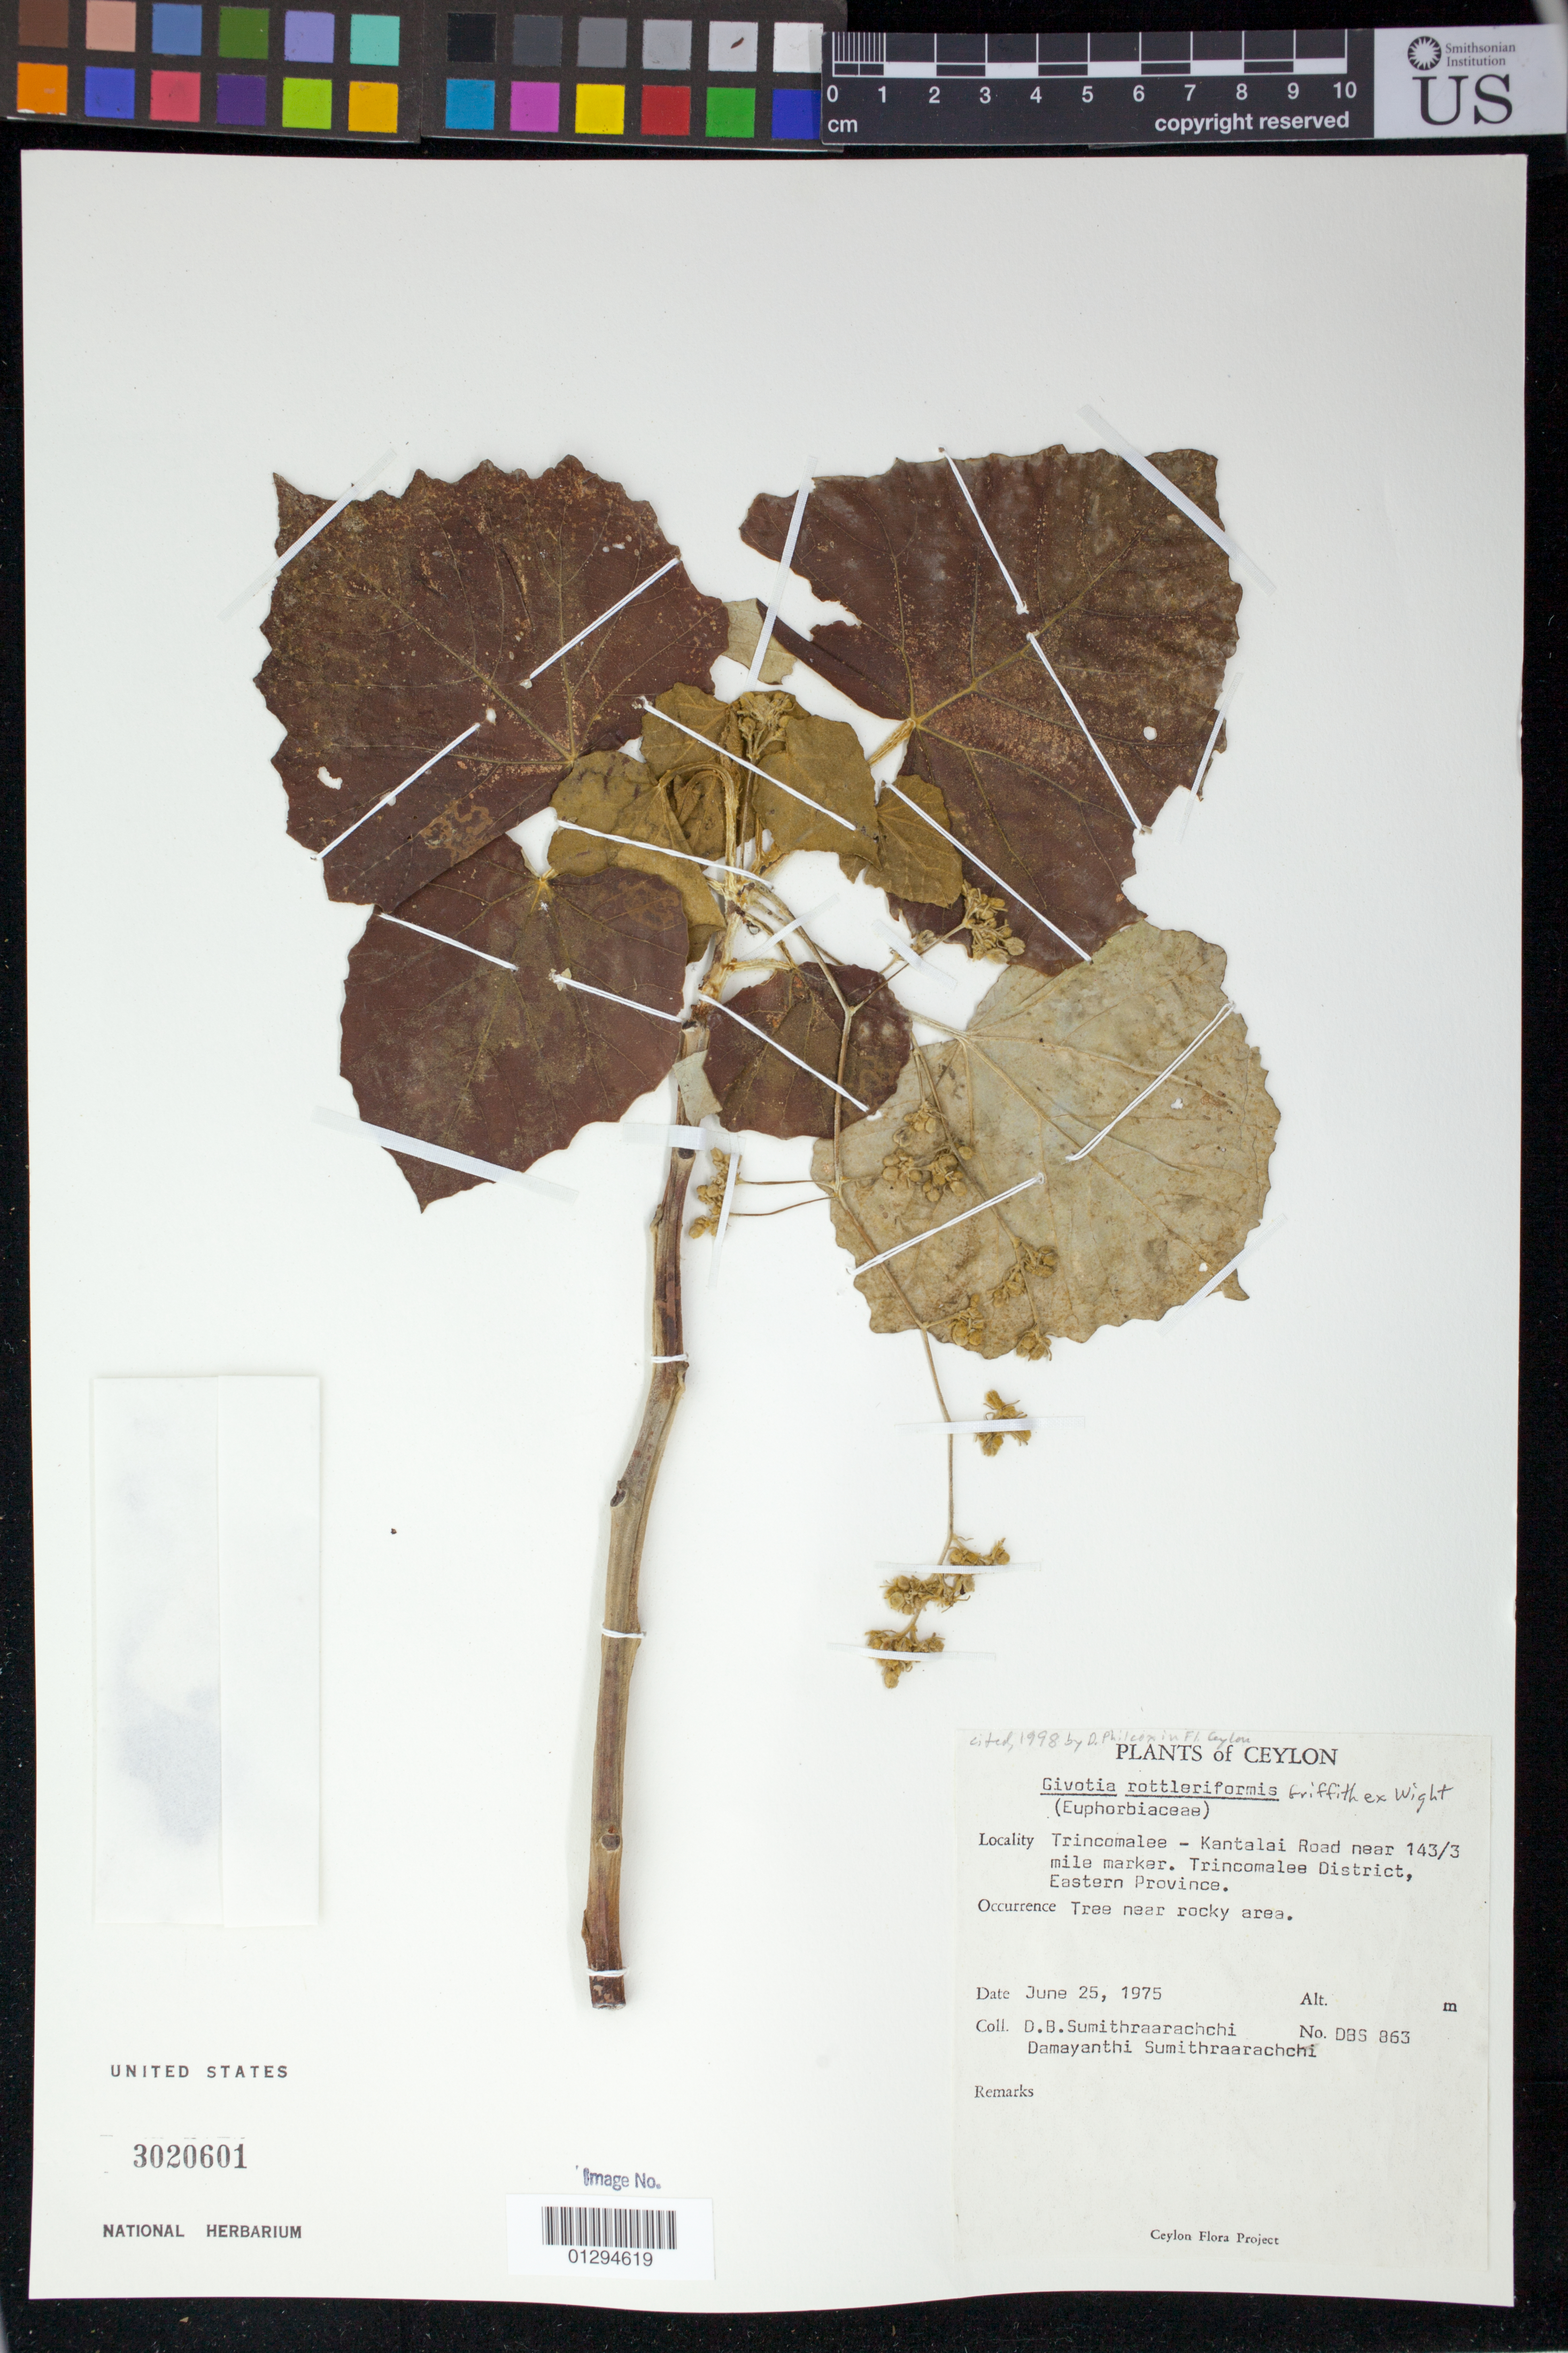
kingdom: Plantae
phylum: Tracheophyta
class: Magnoliopsida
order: Malpighiales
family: Euphorbiaceae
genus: Givotia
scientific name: Givotia rottleriformis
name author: Griff. ex Wight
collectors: D. B. Sumithraarachchi & D. Sumithraarachchi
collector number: DBS 863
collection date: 1975-06-25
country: Sri Lanka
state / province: Eastern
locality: Trincomalee - Katalai Road near 143/3 mile marker. Trincomalee district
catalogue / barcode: US 3020601